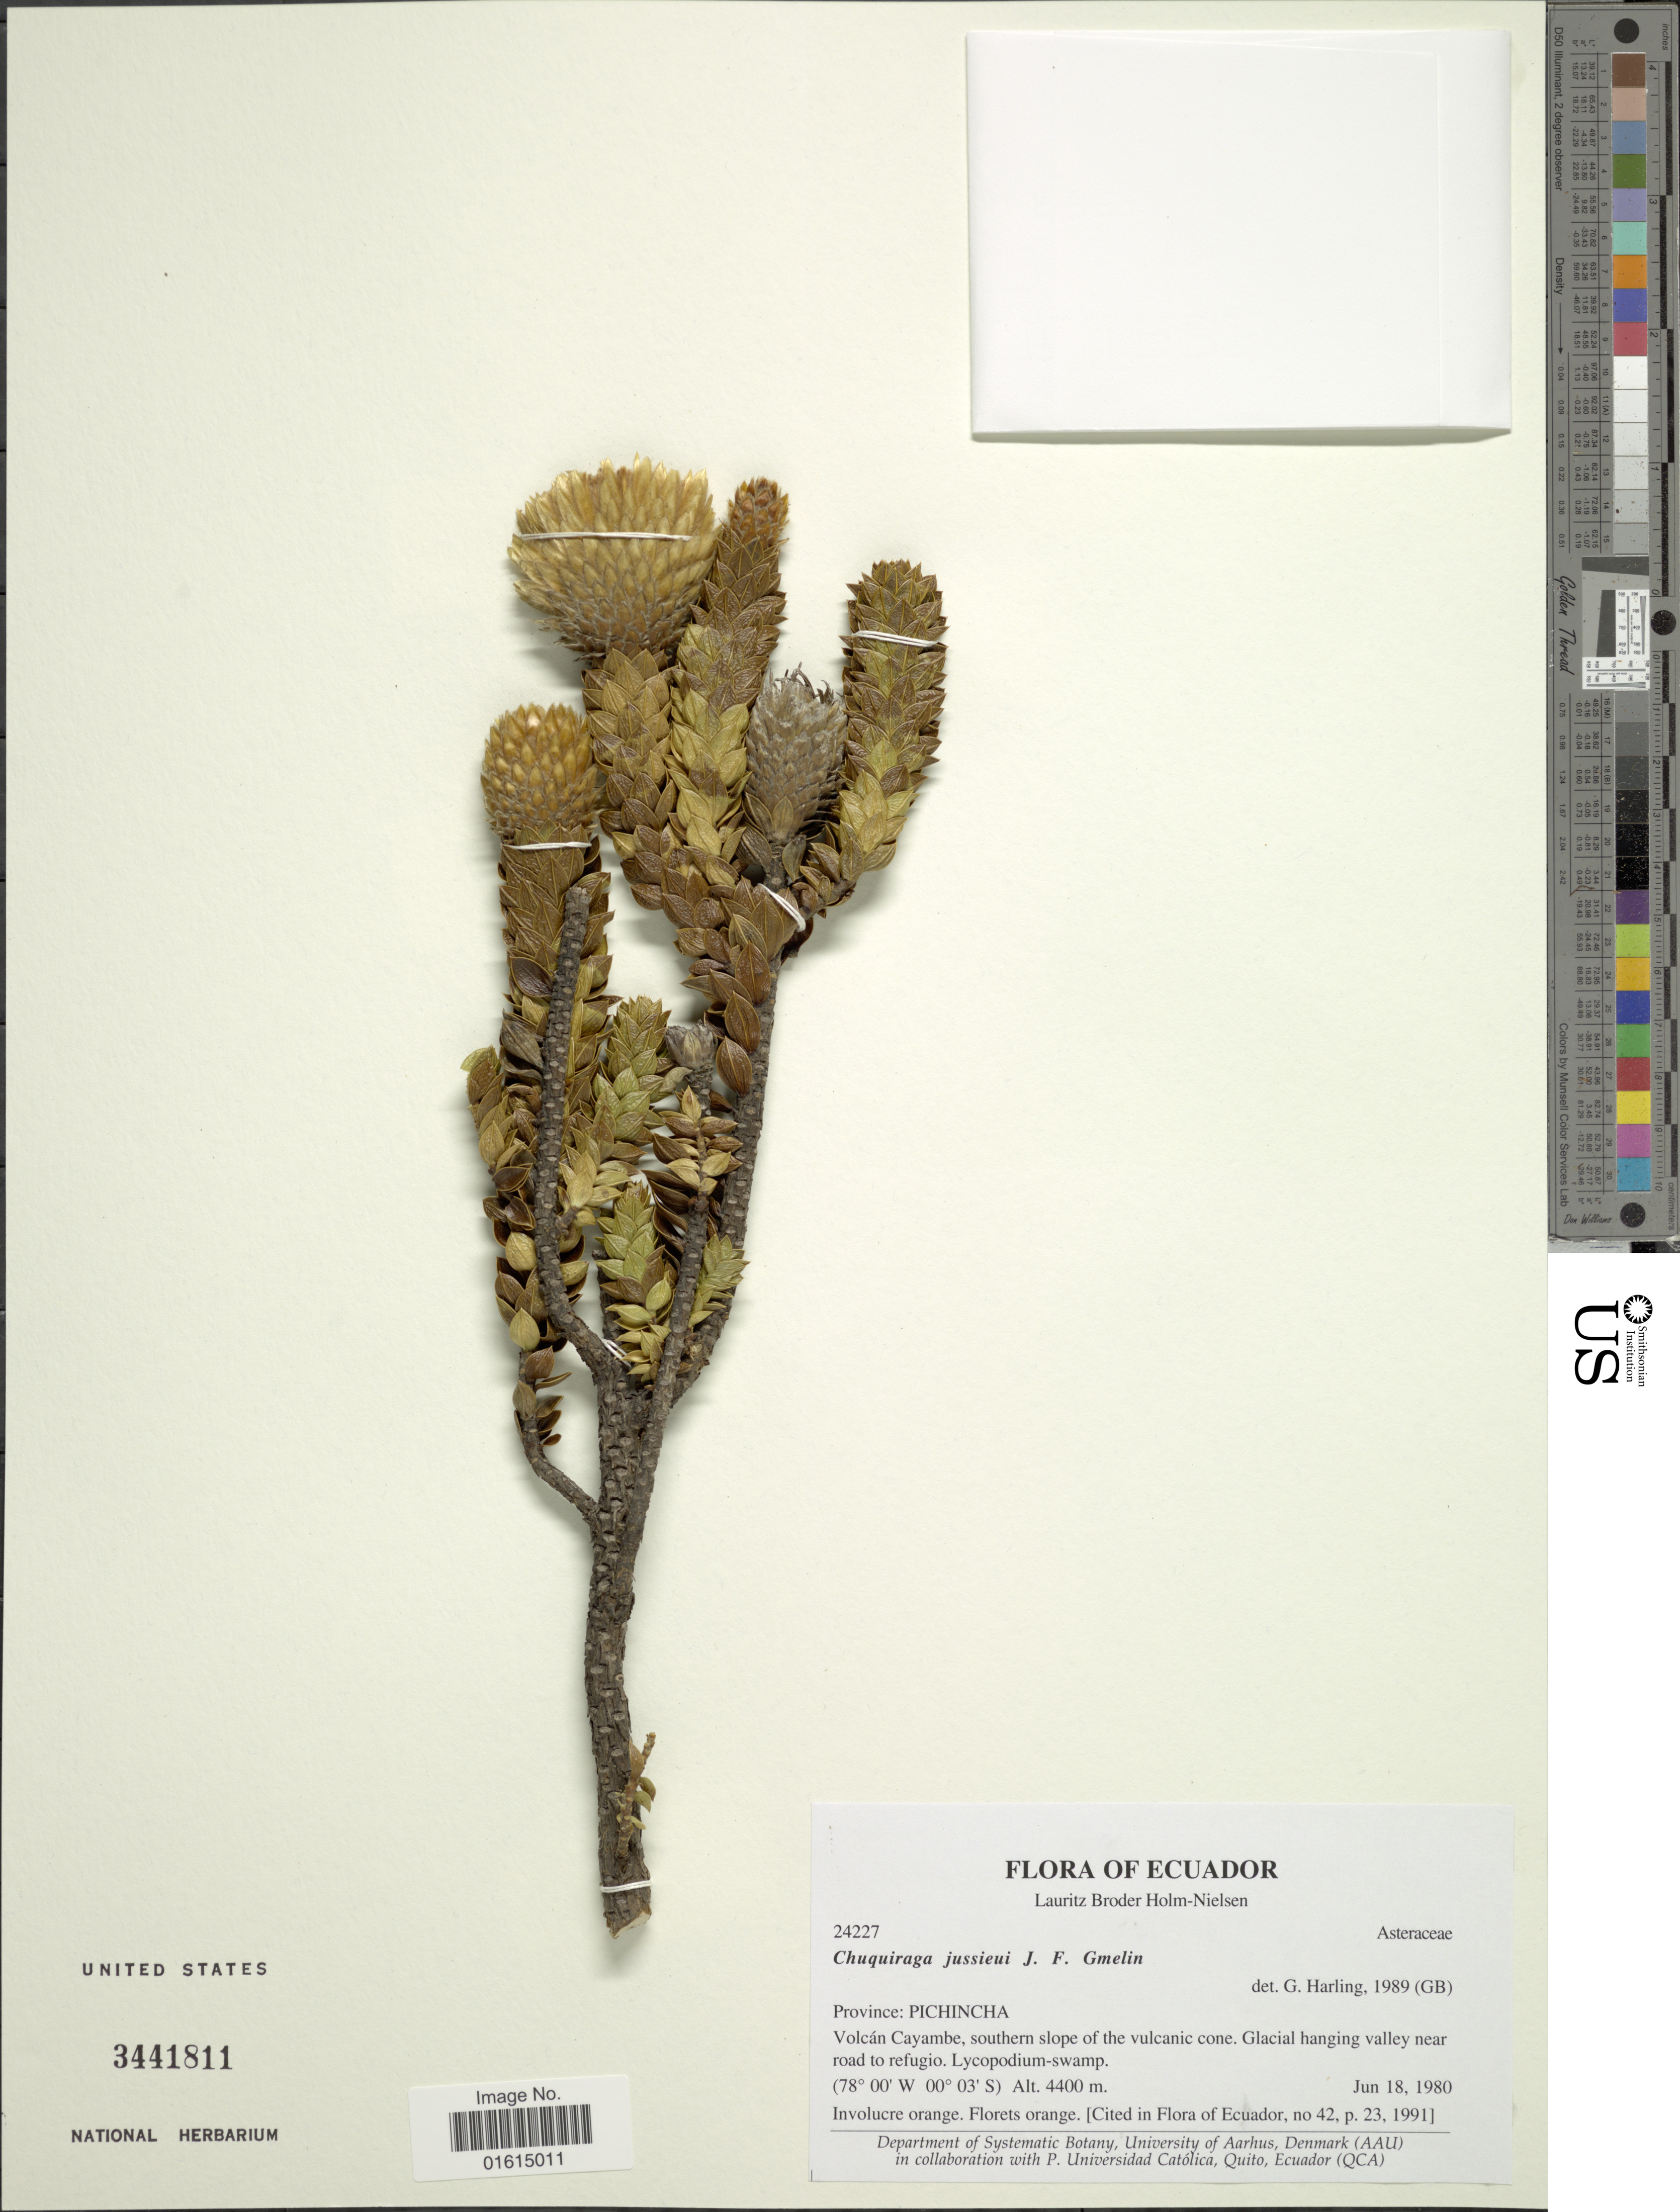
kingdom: Plantae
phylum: Tracheophyta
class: Magnoliopsida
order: Asterales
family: Asteraceae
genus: Chuquiraga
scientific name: Chuquiraga jussieui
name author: J.F. Gmel.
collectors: L. B. Holm-Nielsen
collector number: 24227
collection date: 1980-06-18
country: Ecuador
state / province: Pichincha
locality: Province Pichincha, Volcan Cayambe, southern slope of the vulcanic cone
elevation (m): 4400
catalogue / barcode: US 3441811